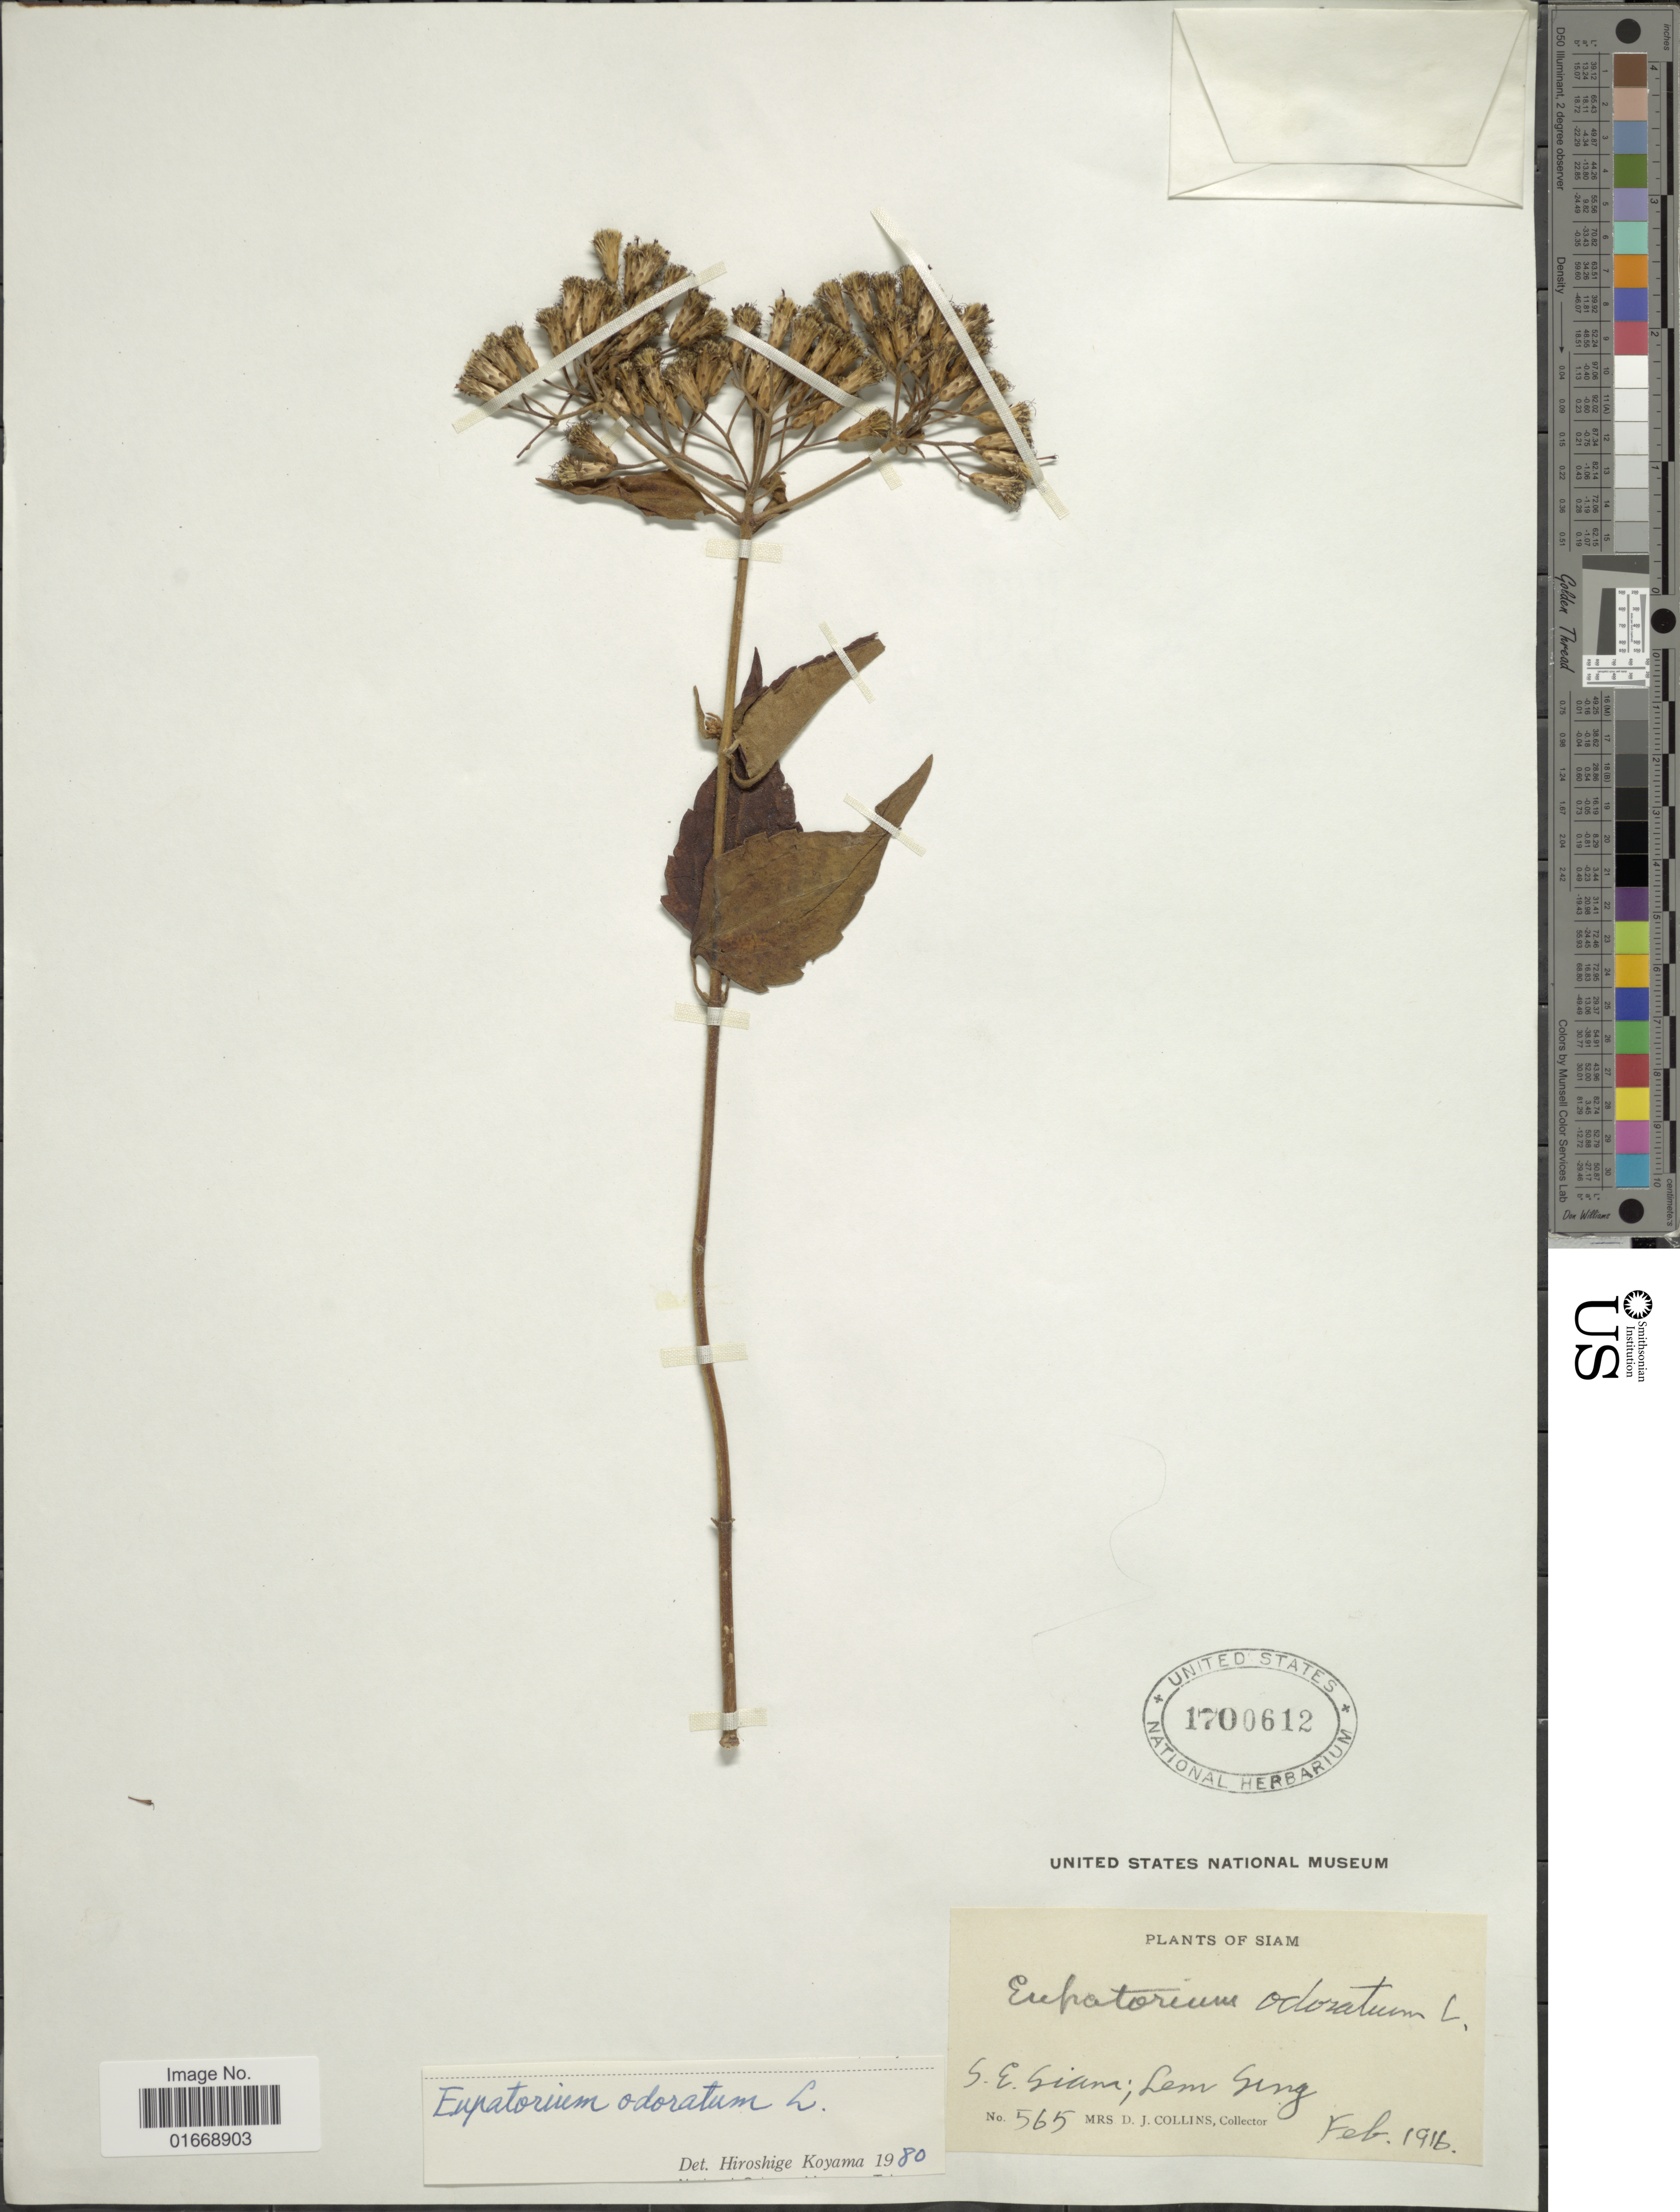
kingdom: Plantae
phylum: Tracheophyta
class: Magnoliopsida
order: Asterales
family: Asteraceae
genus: Chromolaena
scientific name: Chromolaena odorata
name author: (L.) R.M. King & H. Rob.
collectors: Mrs. D. J. Collins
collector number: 565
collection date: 1916-02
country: Thailand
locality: S. E. Siam, Lem Sing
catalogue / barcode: US 1700612